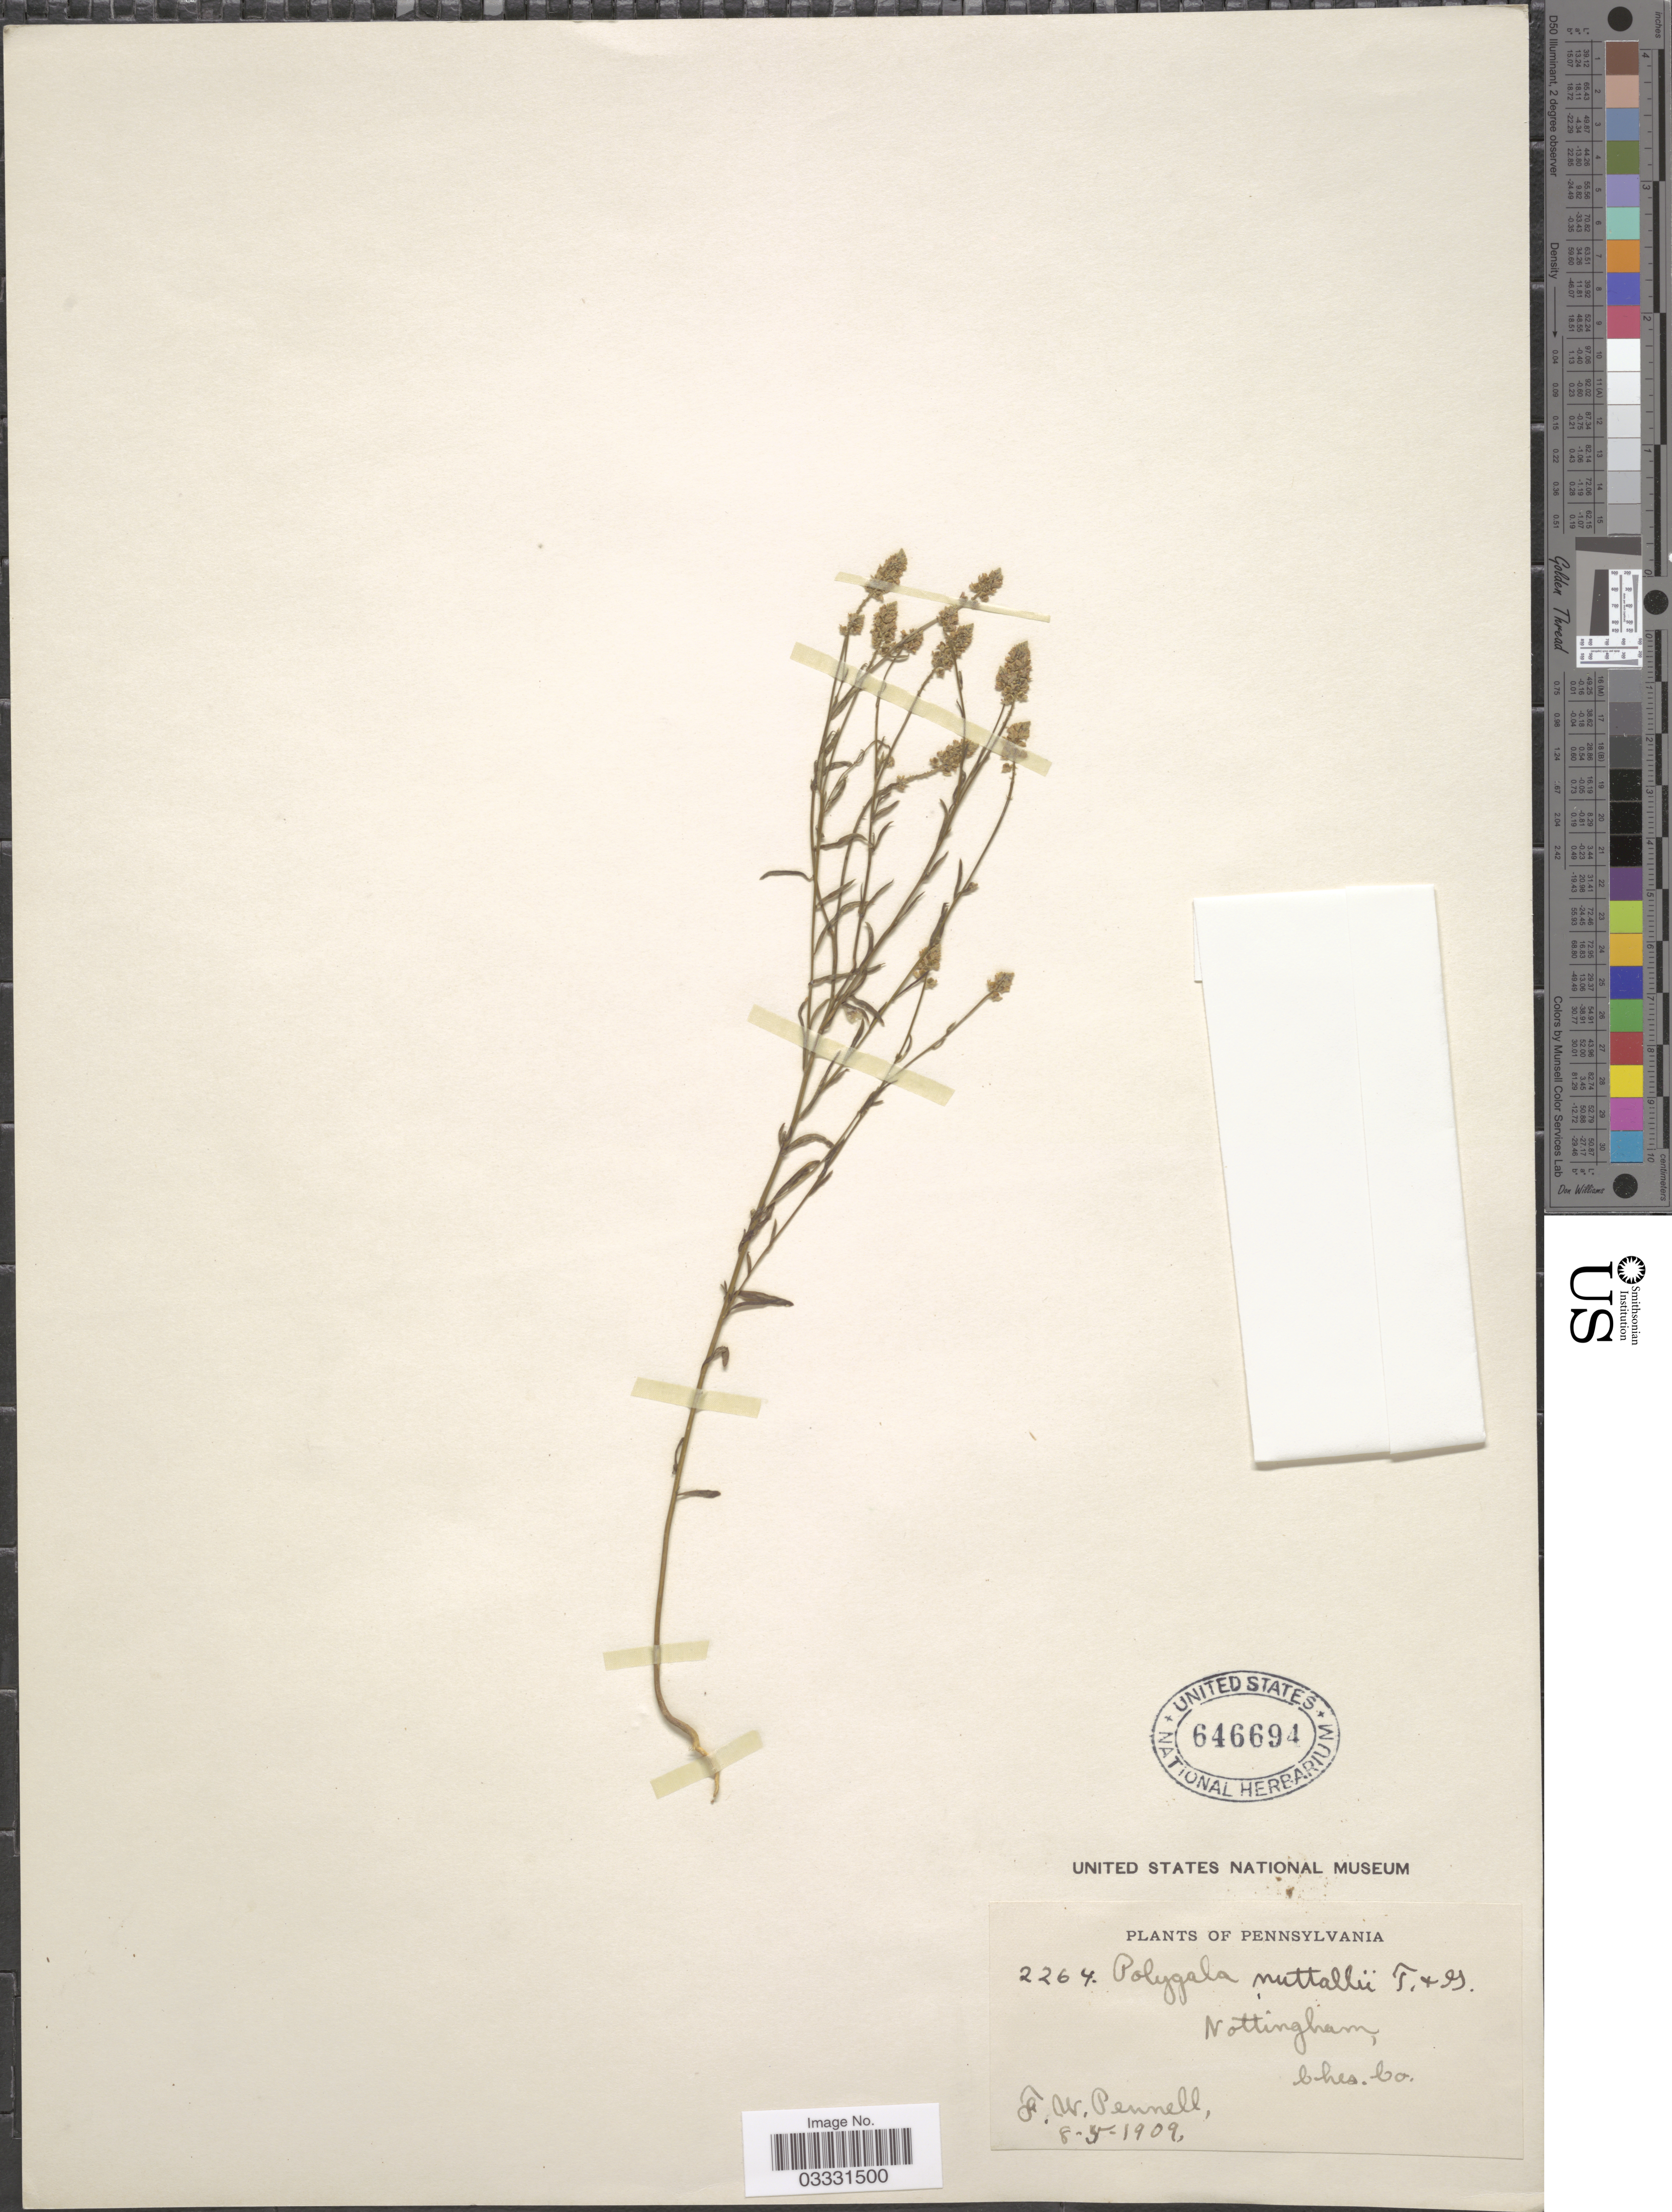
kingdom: Plantae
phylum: Tracheophyta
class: Magnoliopsida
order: Fabales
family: Polygalaceae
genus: Polygala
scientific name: Polygala nuttallii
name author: Torr. & A. Gray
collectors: F. W. Pennell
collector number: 2264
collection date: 1909-08-05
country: United States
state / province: Pennsylvania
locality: Nottingham, Ches. Co.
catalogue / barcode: US 646694